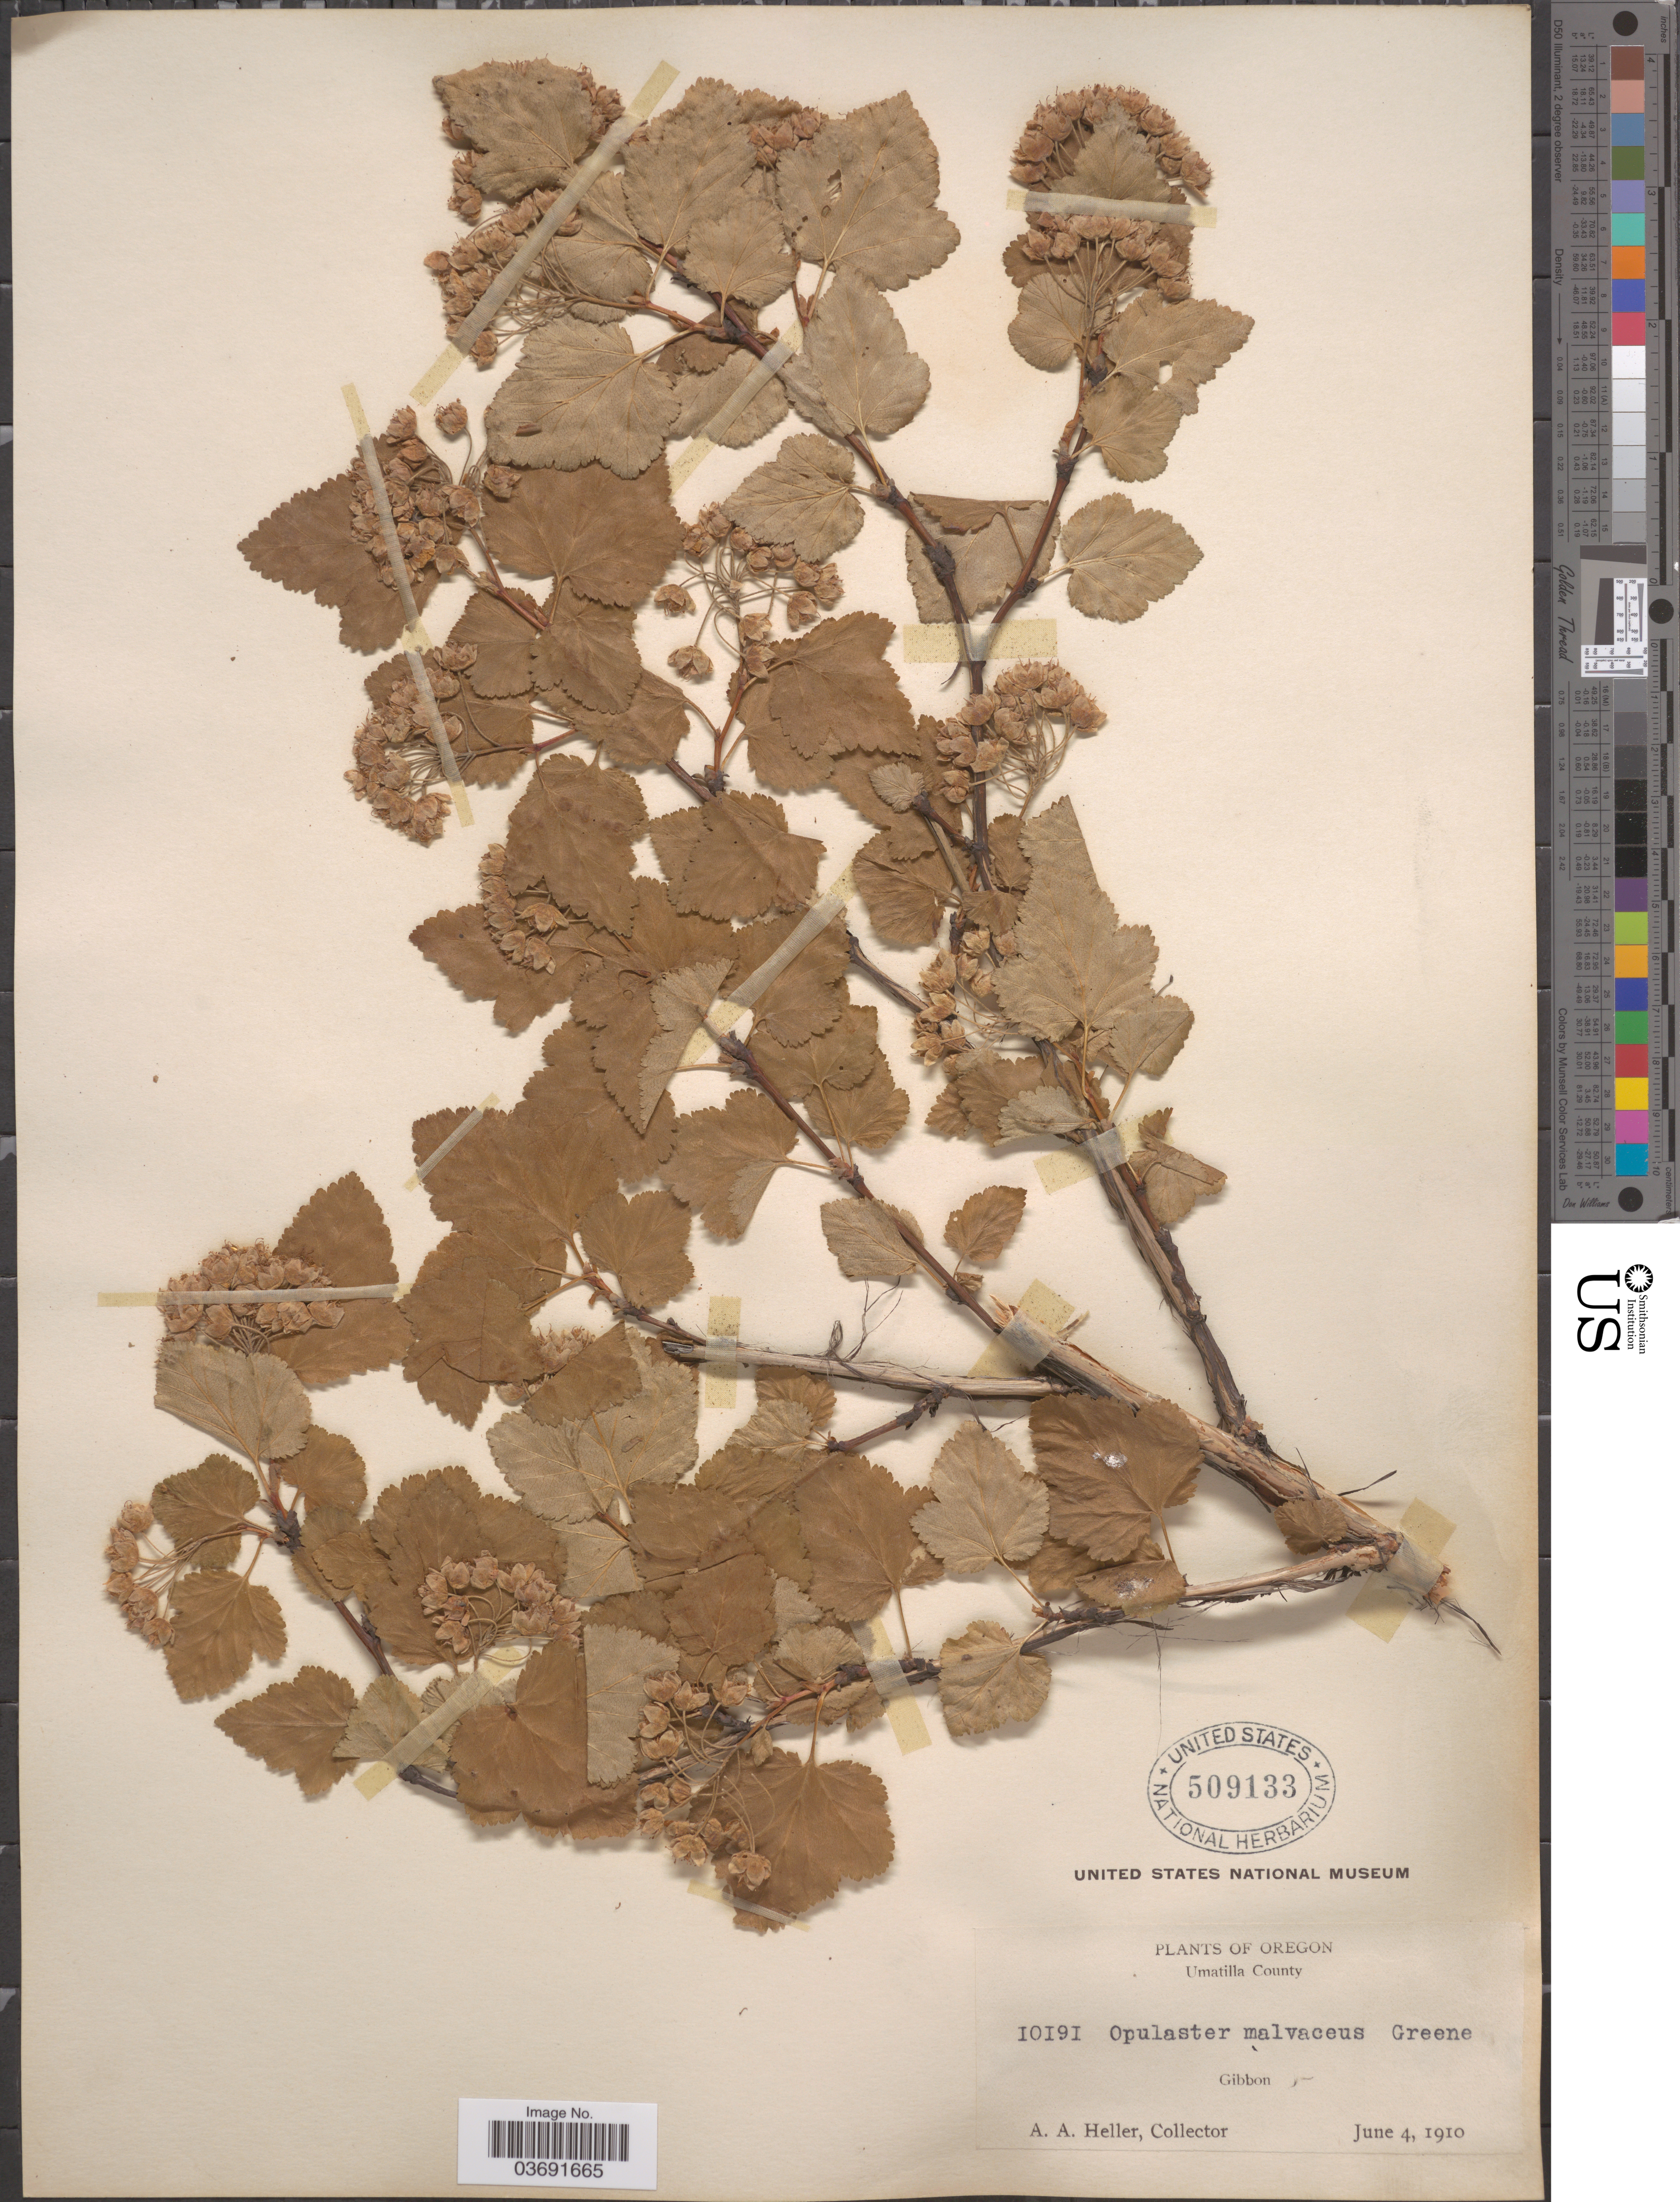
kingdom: Plantae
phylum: Tracheophyta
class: Magnoliopsida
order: Rosales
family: Rosaceae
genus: Physocarpus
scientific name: Physocarpus malvaceus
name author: (Greene) Kuntze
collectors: A. A. Heller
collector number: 10191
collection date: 1910-06-04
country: United States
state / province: Oregon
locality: Umatilla County. Gibbon.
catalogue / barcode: US 509133